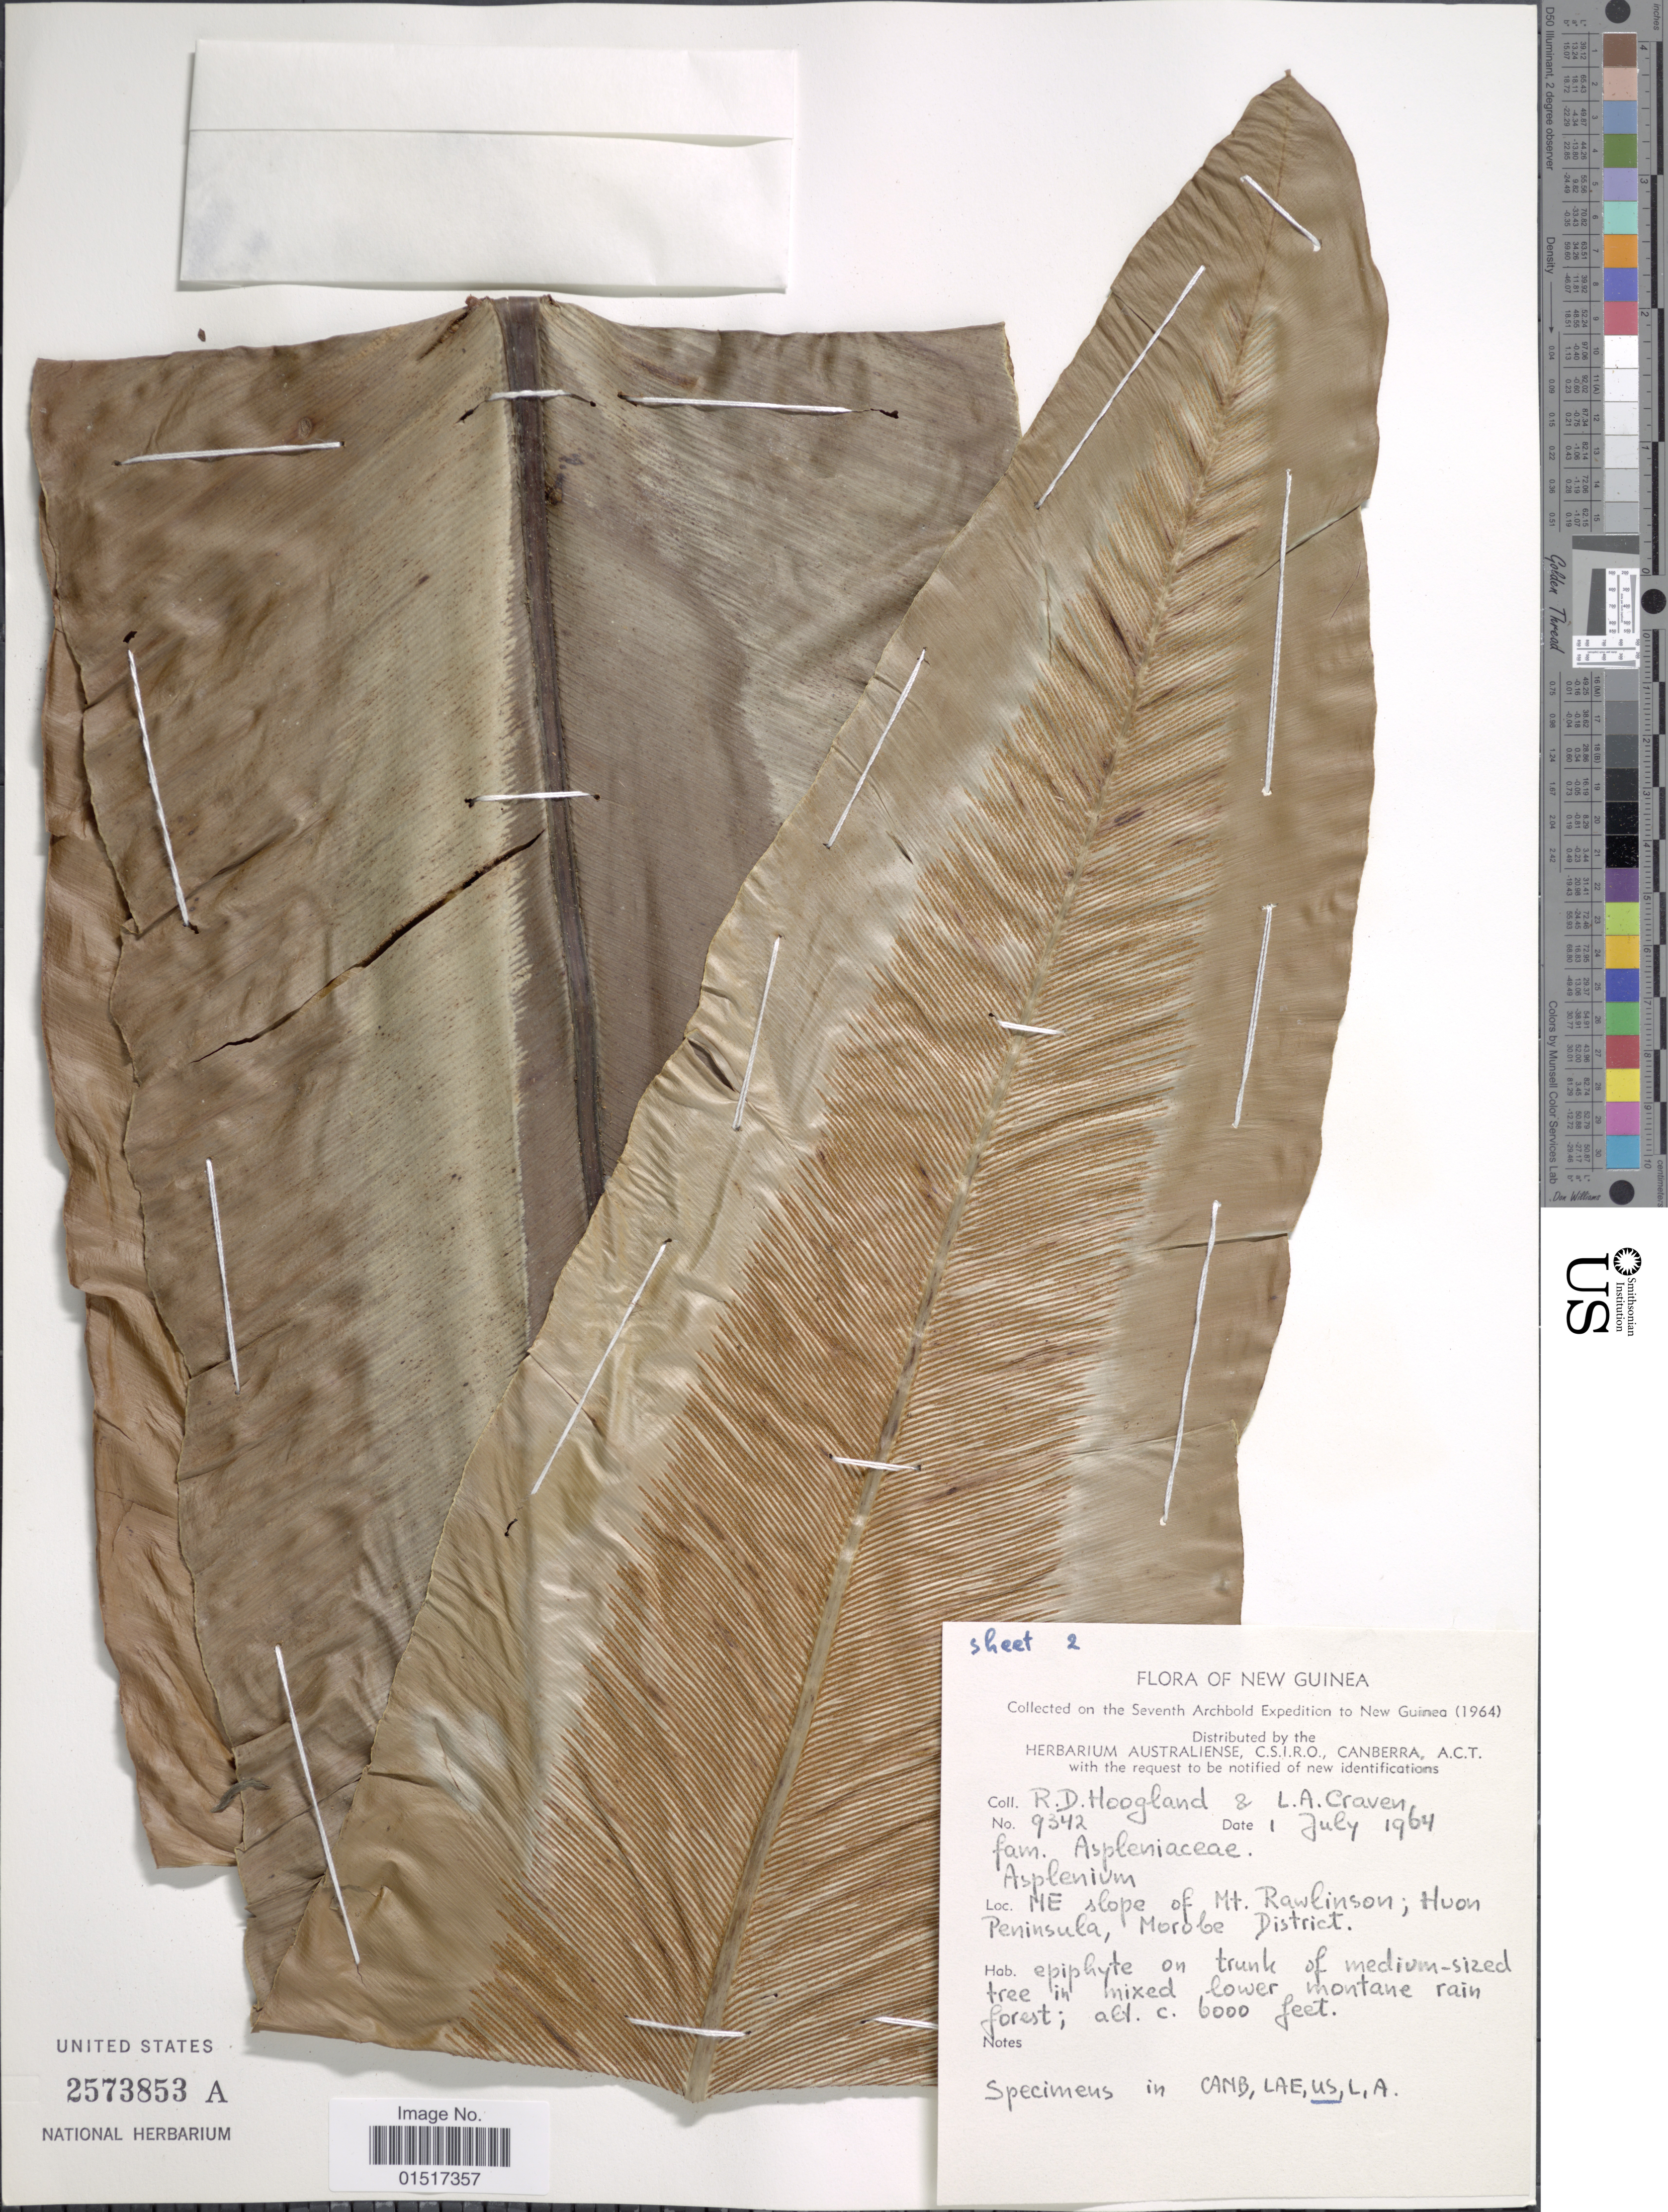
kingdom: Plantae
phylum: Tracheophyta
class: Polypodiopsida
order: Polypodiales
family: Aspleniaceae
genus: Asplenium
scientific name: Asplenium sp.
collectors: R. D. Hoogland & L. A. Craven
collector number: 9342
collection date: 1964-07-01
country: Papua New Guinea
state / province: Morobe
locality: New Guinea. NE slope of Mt. Rawlinson; Huon Peninsula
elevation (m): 1829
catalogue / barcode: US 2573853A